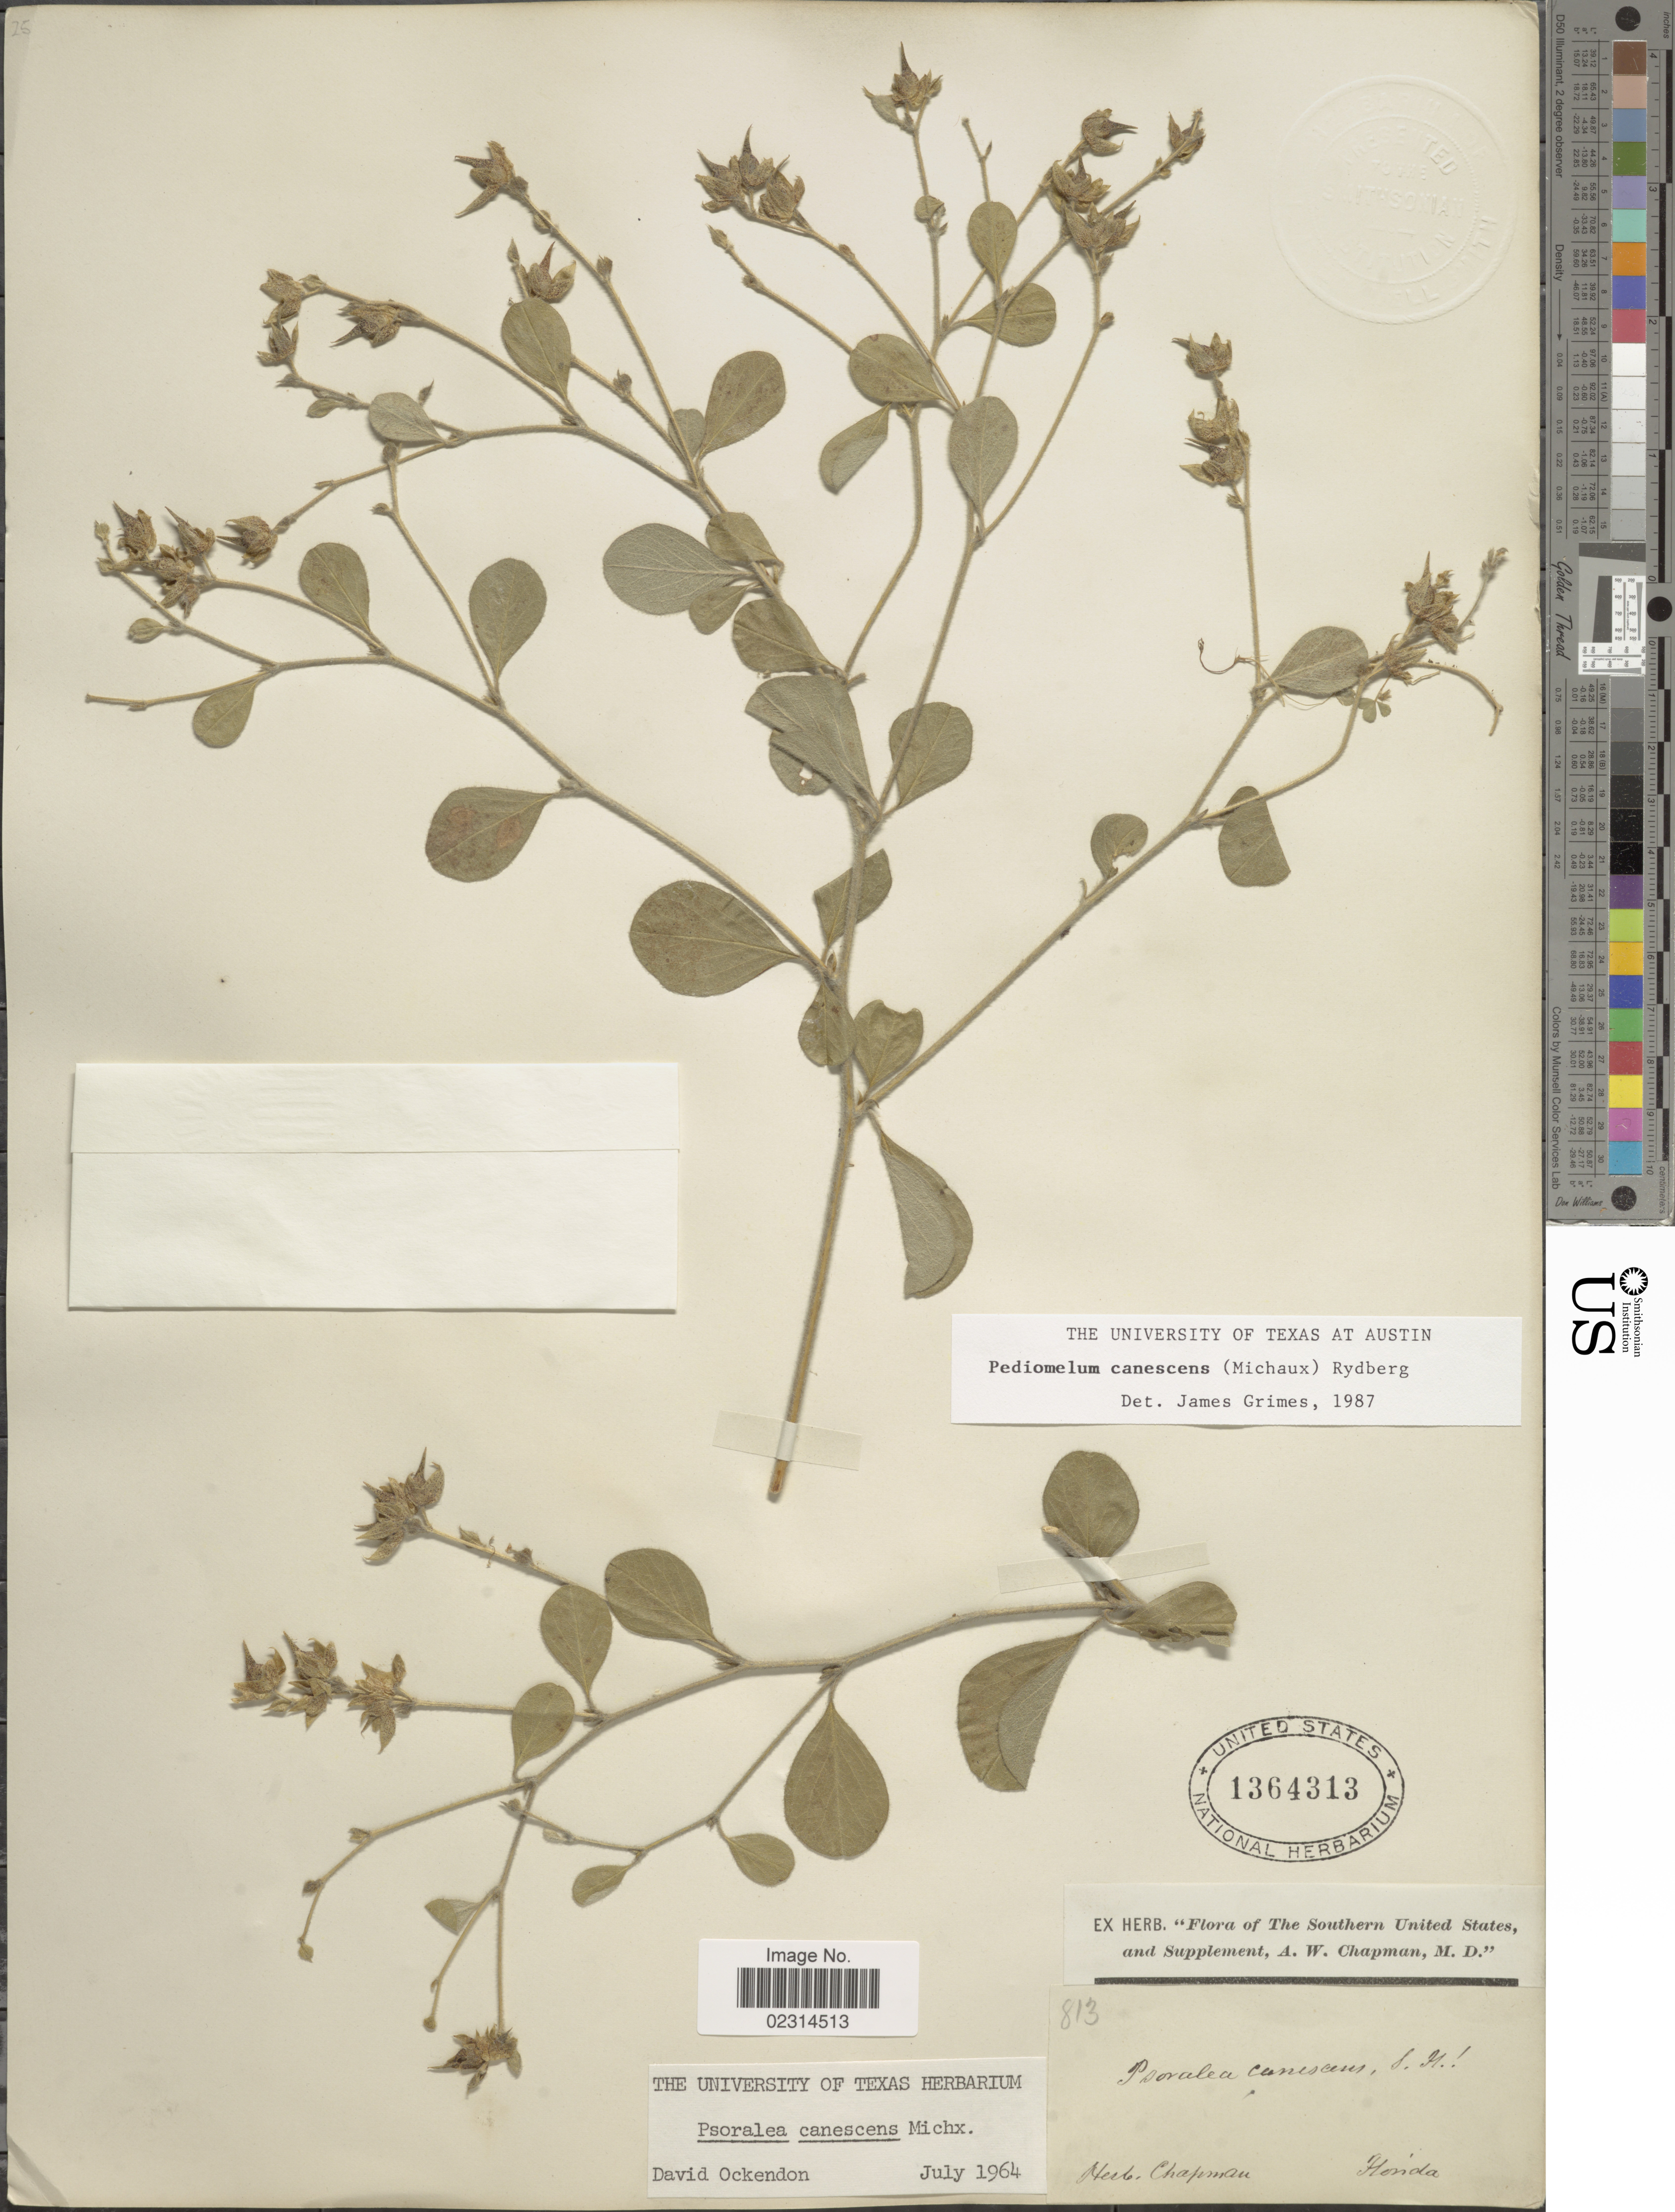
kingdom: Plantae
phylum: Tracheophyta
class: Magnoliopsida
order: Fabales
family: Fabaceae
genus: Pediomelum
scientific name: Pediomelum canescens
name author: (Michx.) Rydb.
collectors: ex herb. A.W. Chapman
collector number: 813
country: United States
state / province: Florida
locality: Southern United States, and Supplement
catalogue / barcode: US 1364313